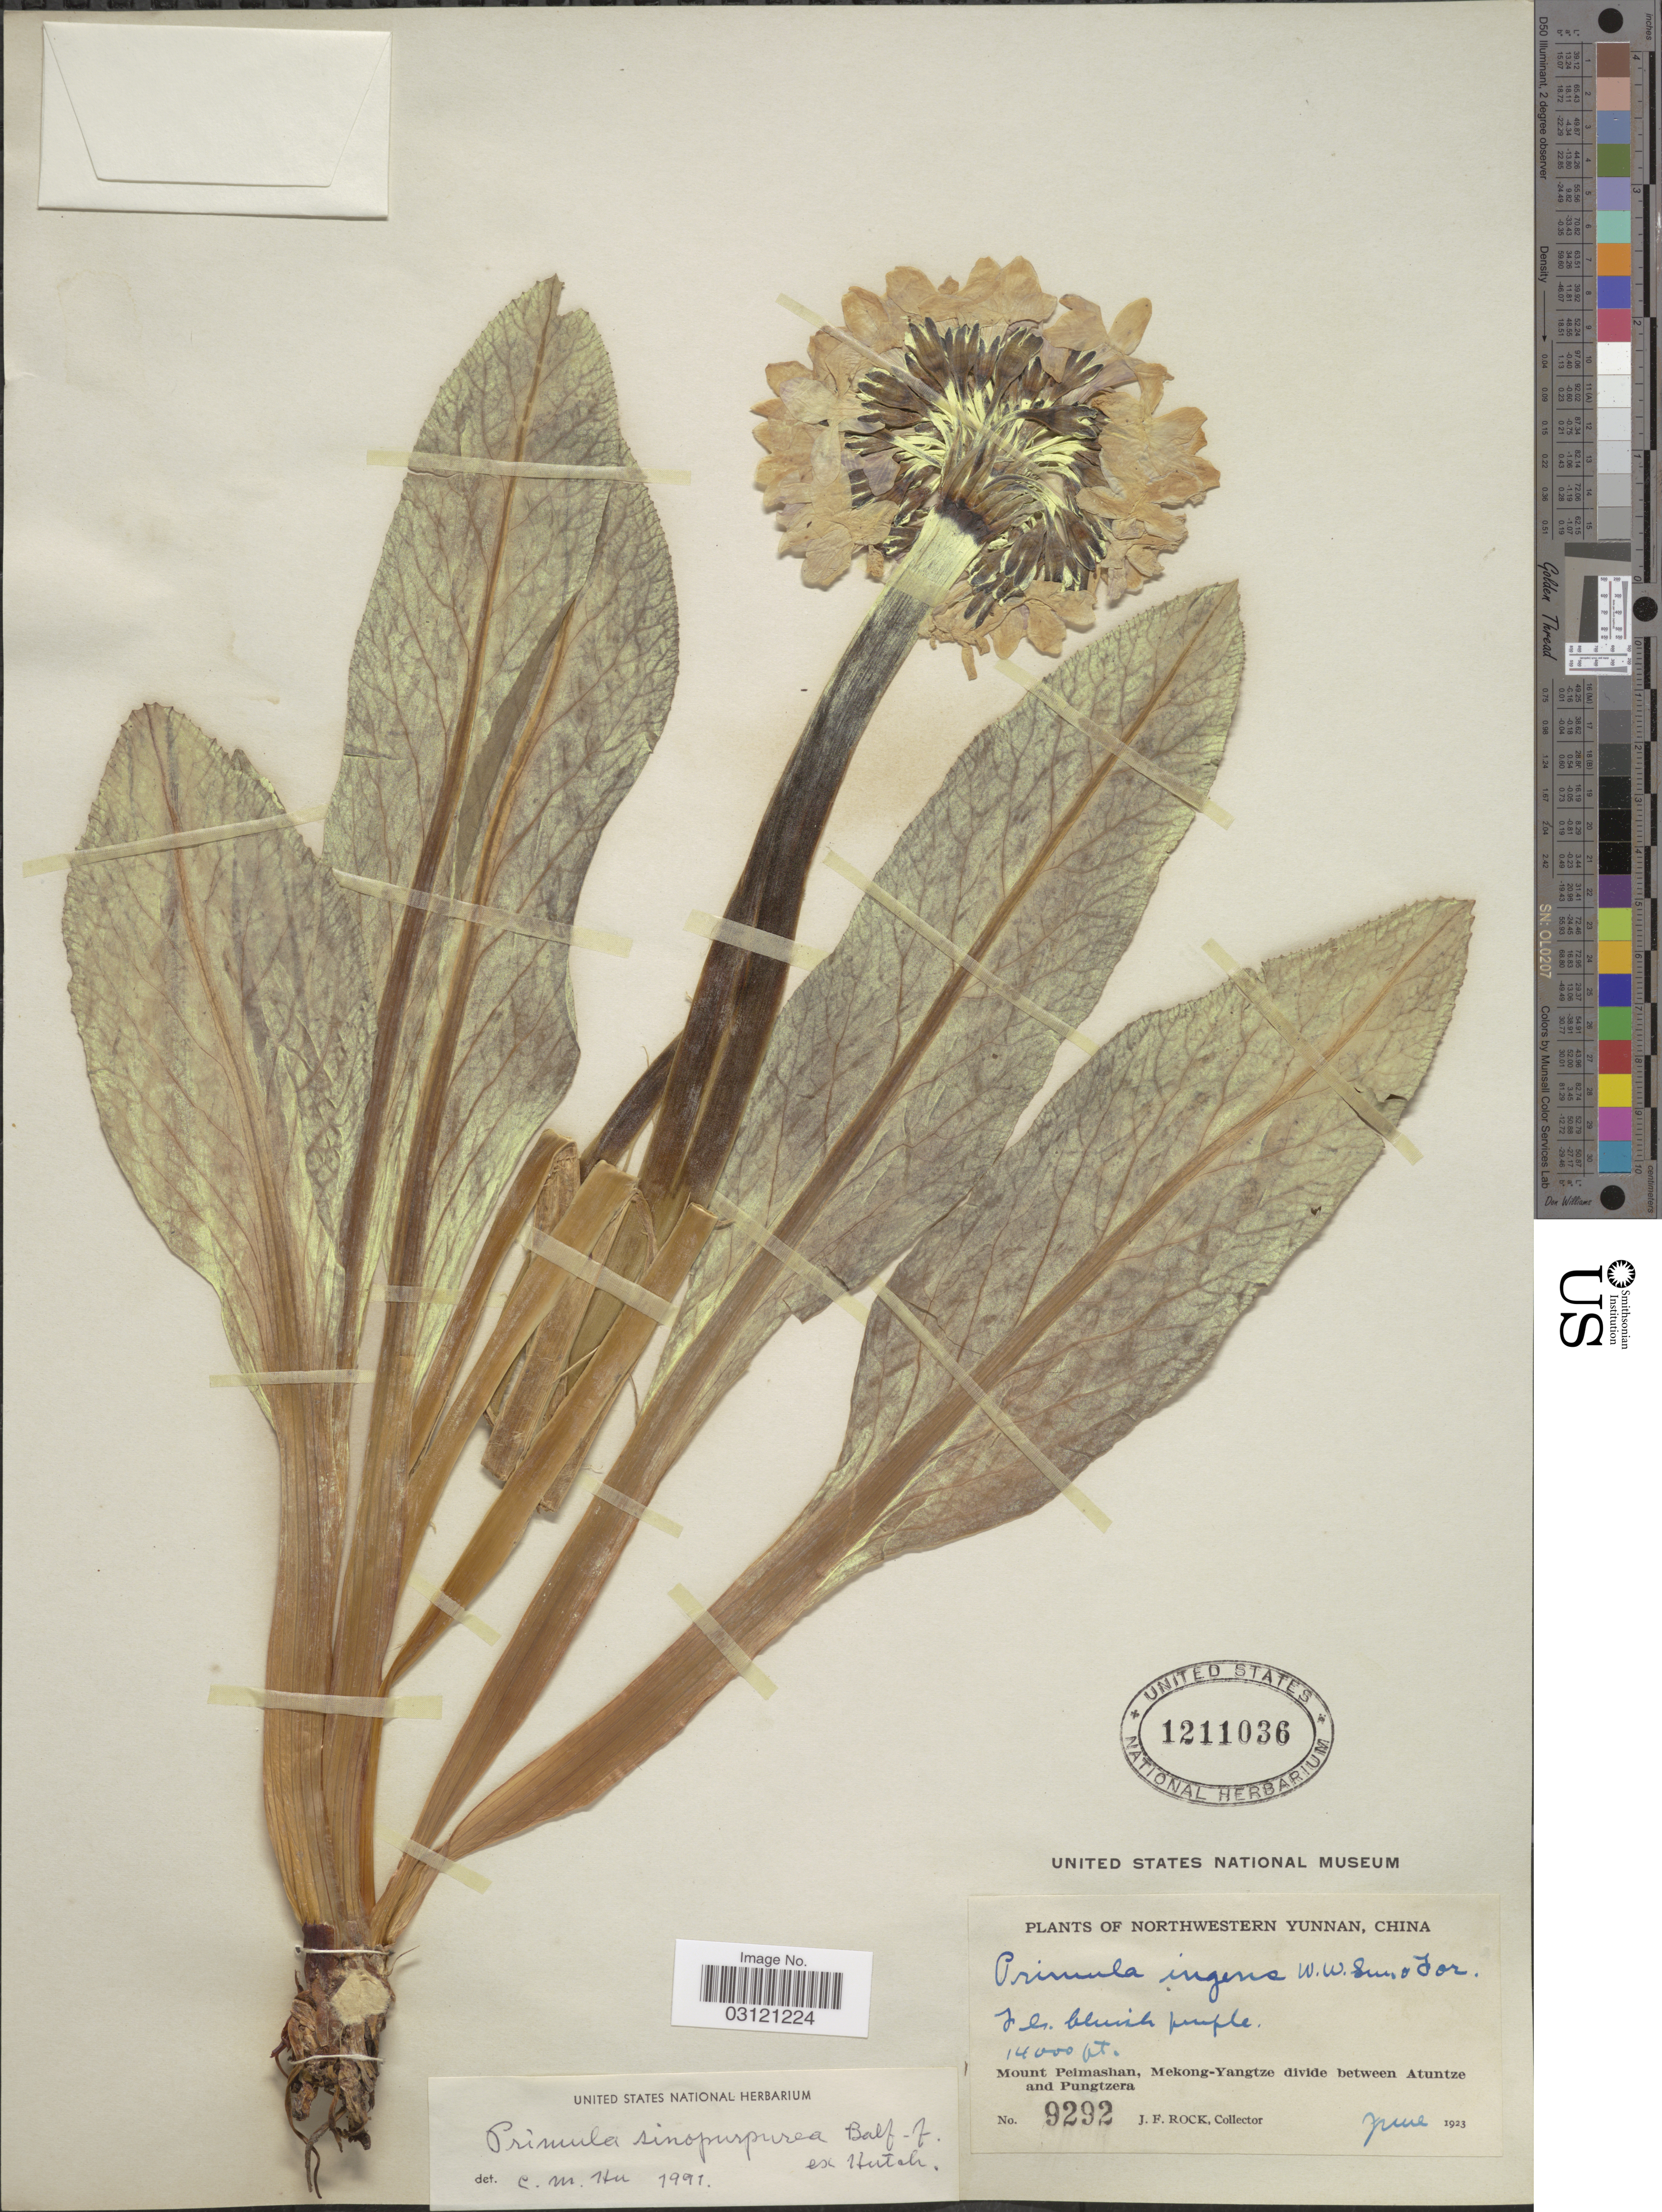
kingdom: Plantae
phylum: Tracheophyta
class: Magnoliopsida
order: Ericales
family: Primulaceae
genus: Primula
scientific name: Primula ingens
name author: W.W. Sm. & Forrest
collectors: J. Rock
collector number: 9292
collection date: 1923-06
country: China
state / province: Yunnan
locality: Northwestern Yunnan, China, Mount Peimashan, Mekong-Yangtze divide between Atuntze and Pungtzera.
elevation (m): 4267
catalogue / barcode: US 1211036